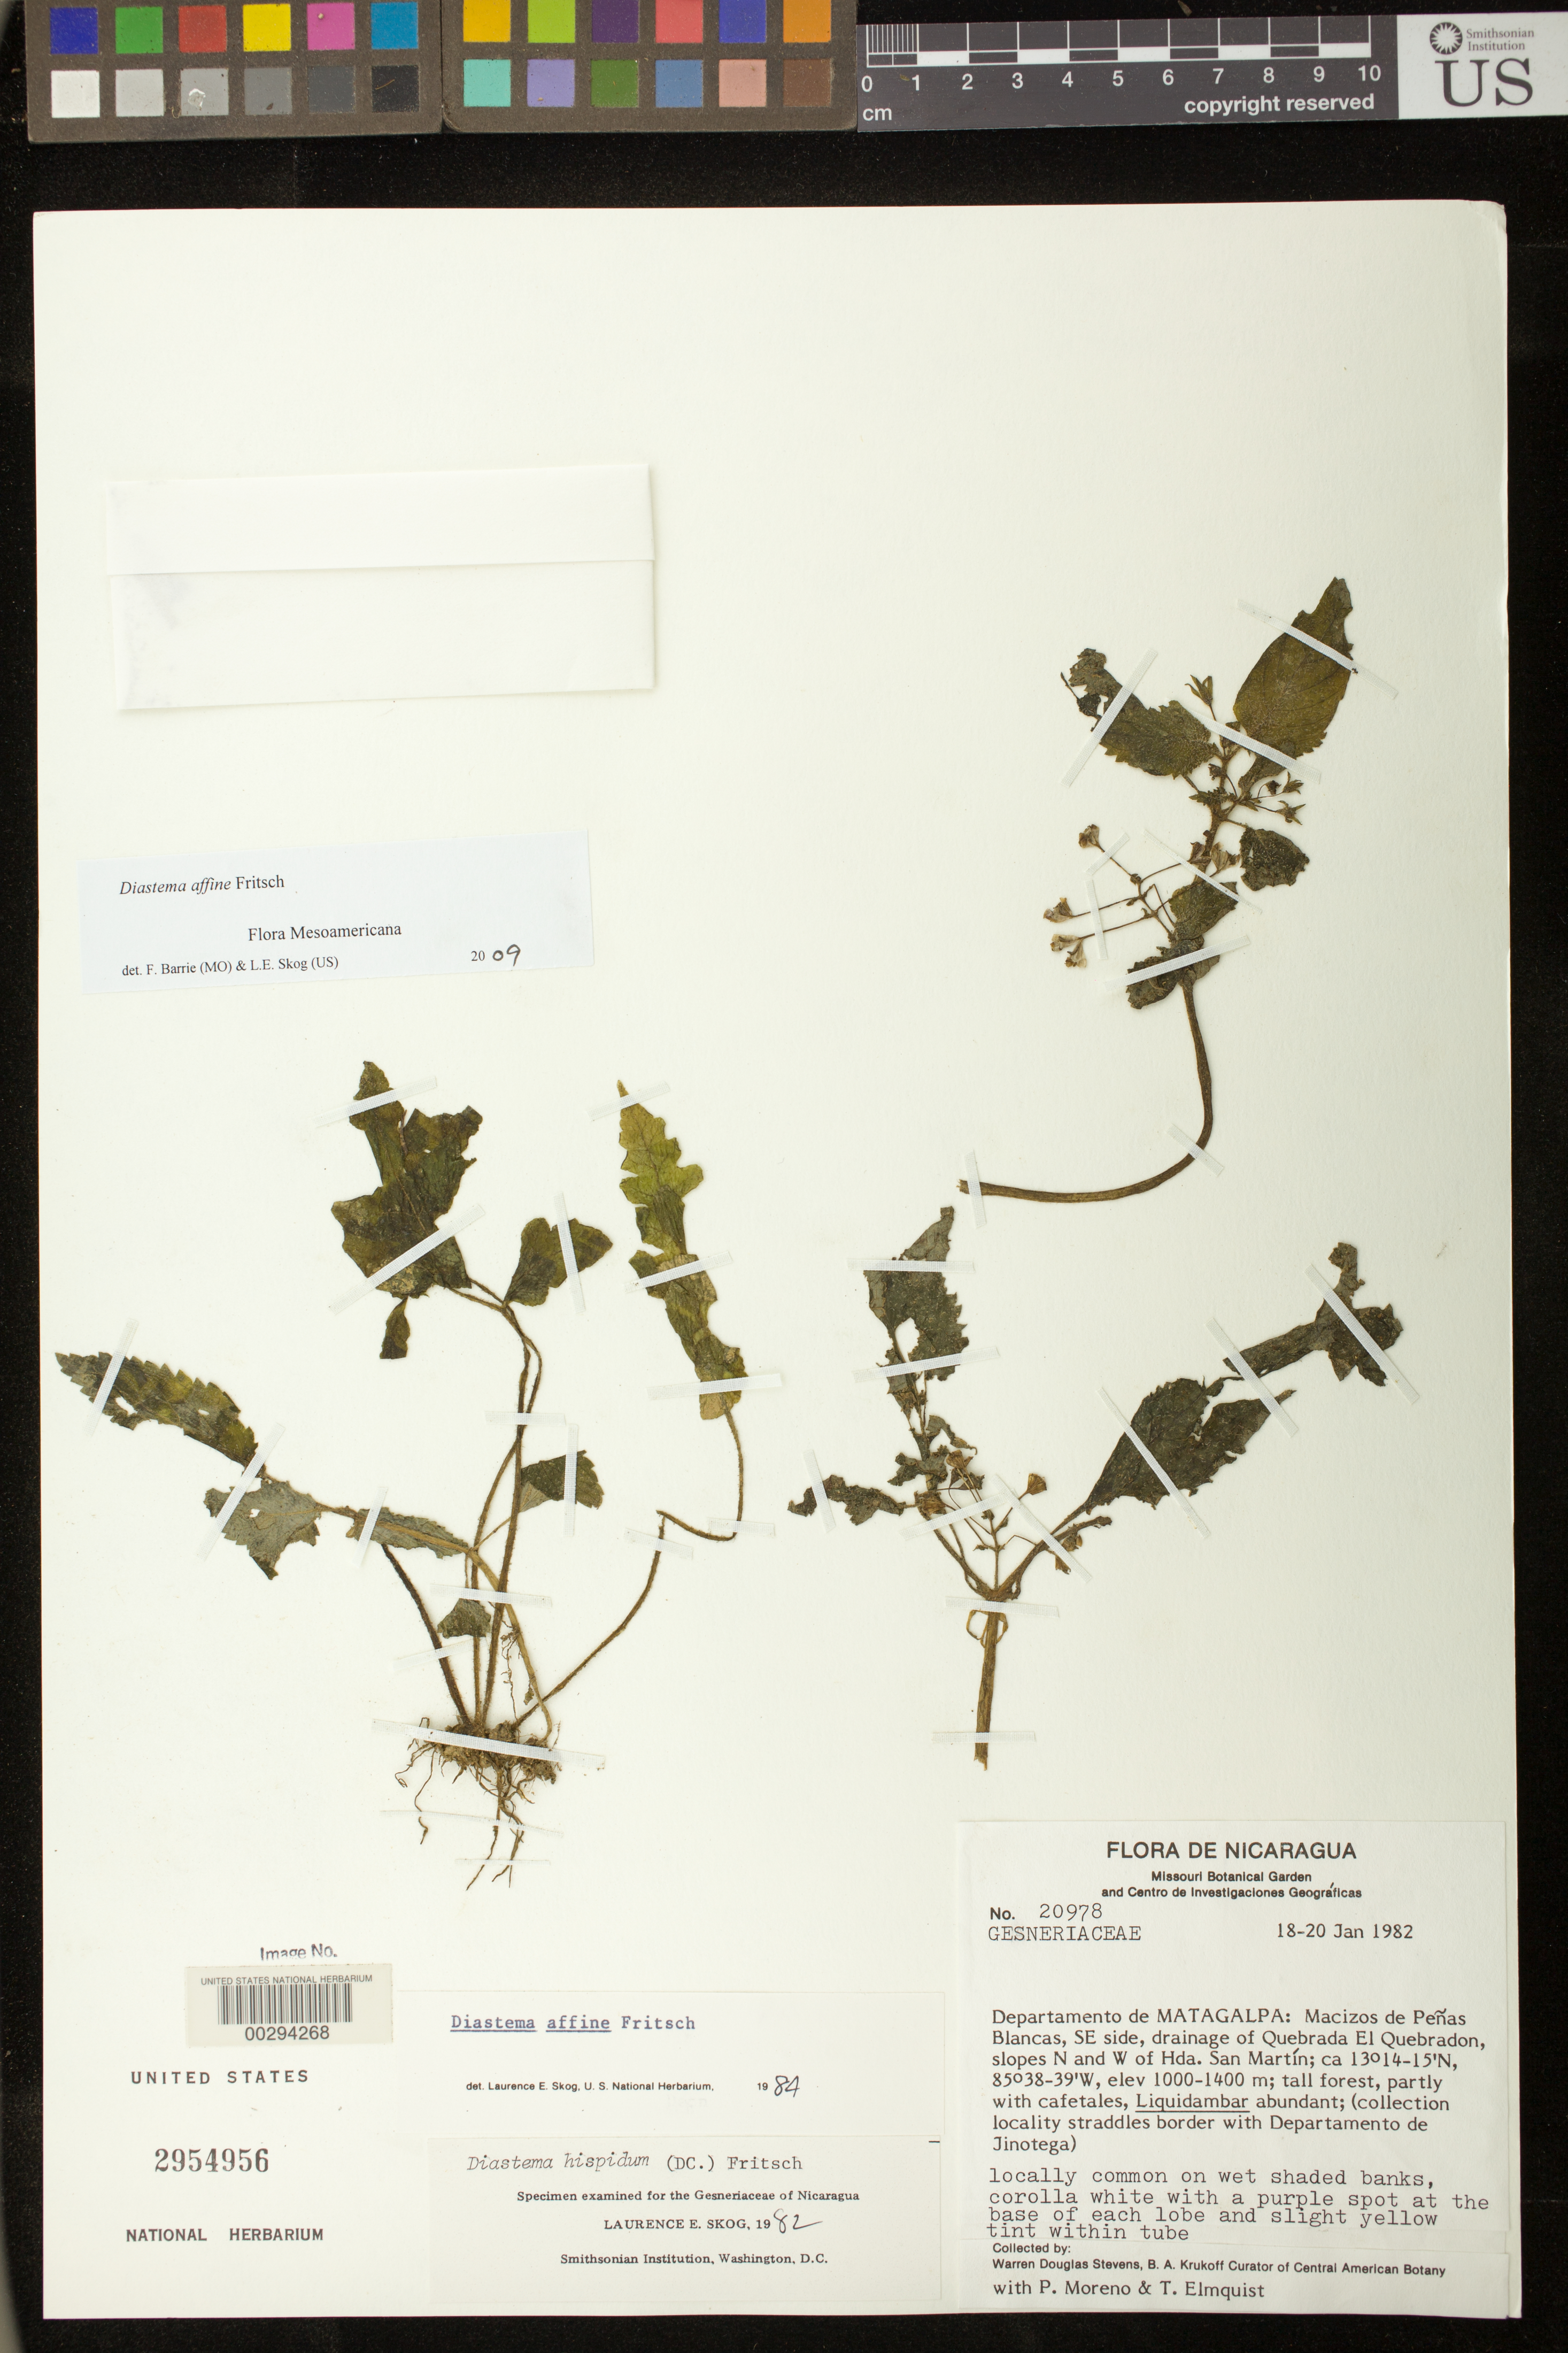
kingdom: Plantae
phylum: Tracheophyta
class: Magnoliopsida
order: Lamiales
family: Gesneriaceae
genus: Diastema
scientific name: Diastema affine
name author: Fritsch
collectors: W. D. Stevens, P. Moreno & T. Elmquist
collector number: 20978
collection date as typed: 18-20 Jan 1982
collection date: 1982-01-18/1982-01-20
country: Nicaragua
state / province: Matagalpa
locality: Macizos de Penas Blancas, SE side, drainage of Quebrada El Quebradon, slopes N and W of Hda San Martin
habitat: Tall forest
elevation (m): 1000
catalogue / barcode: US 2954956